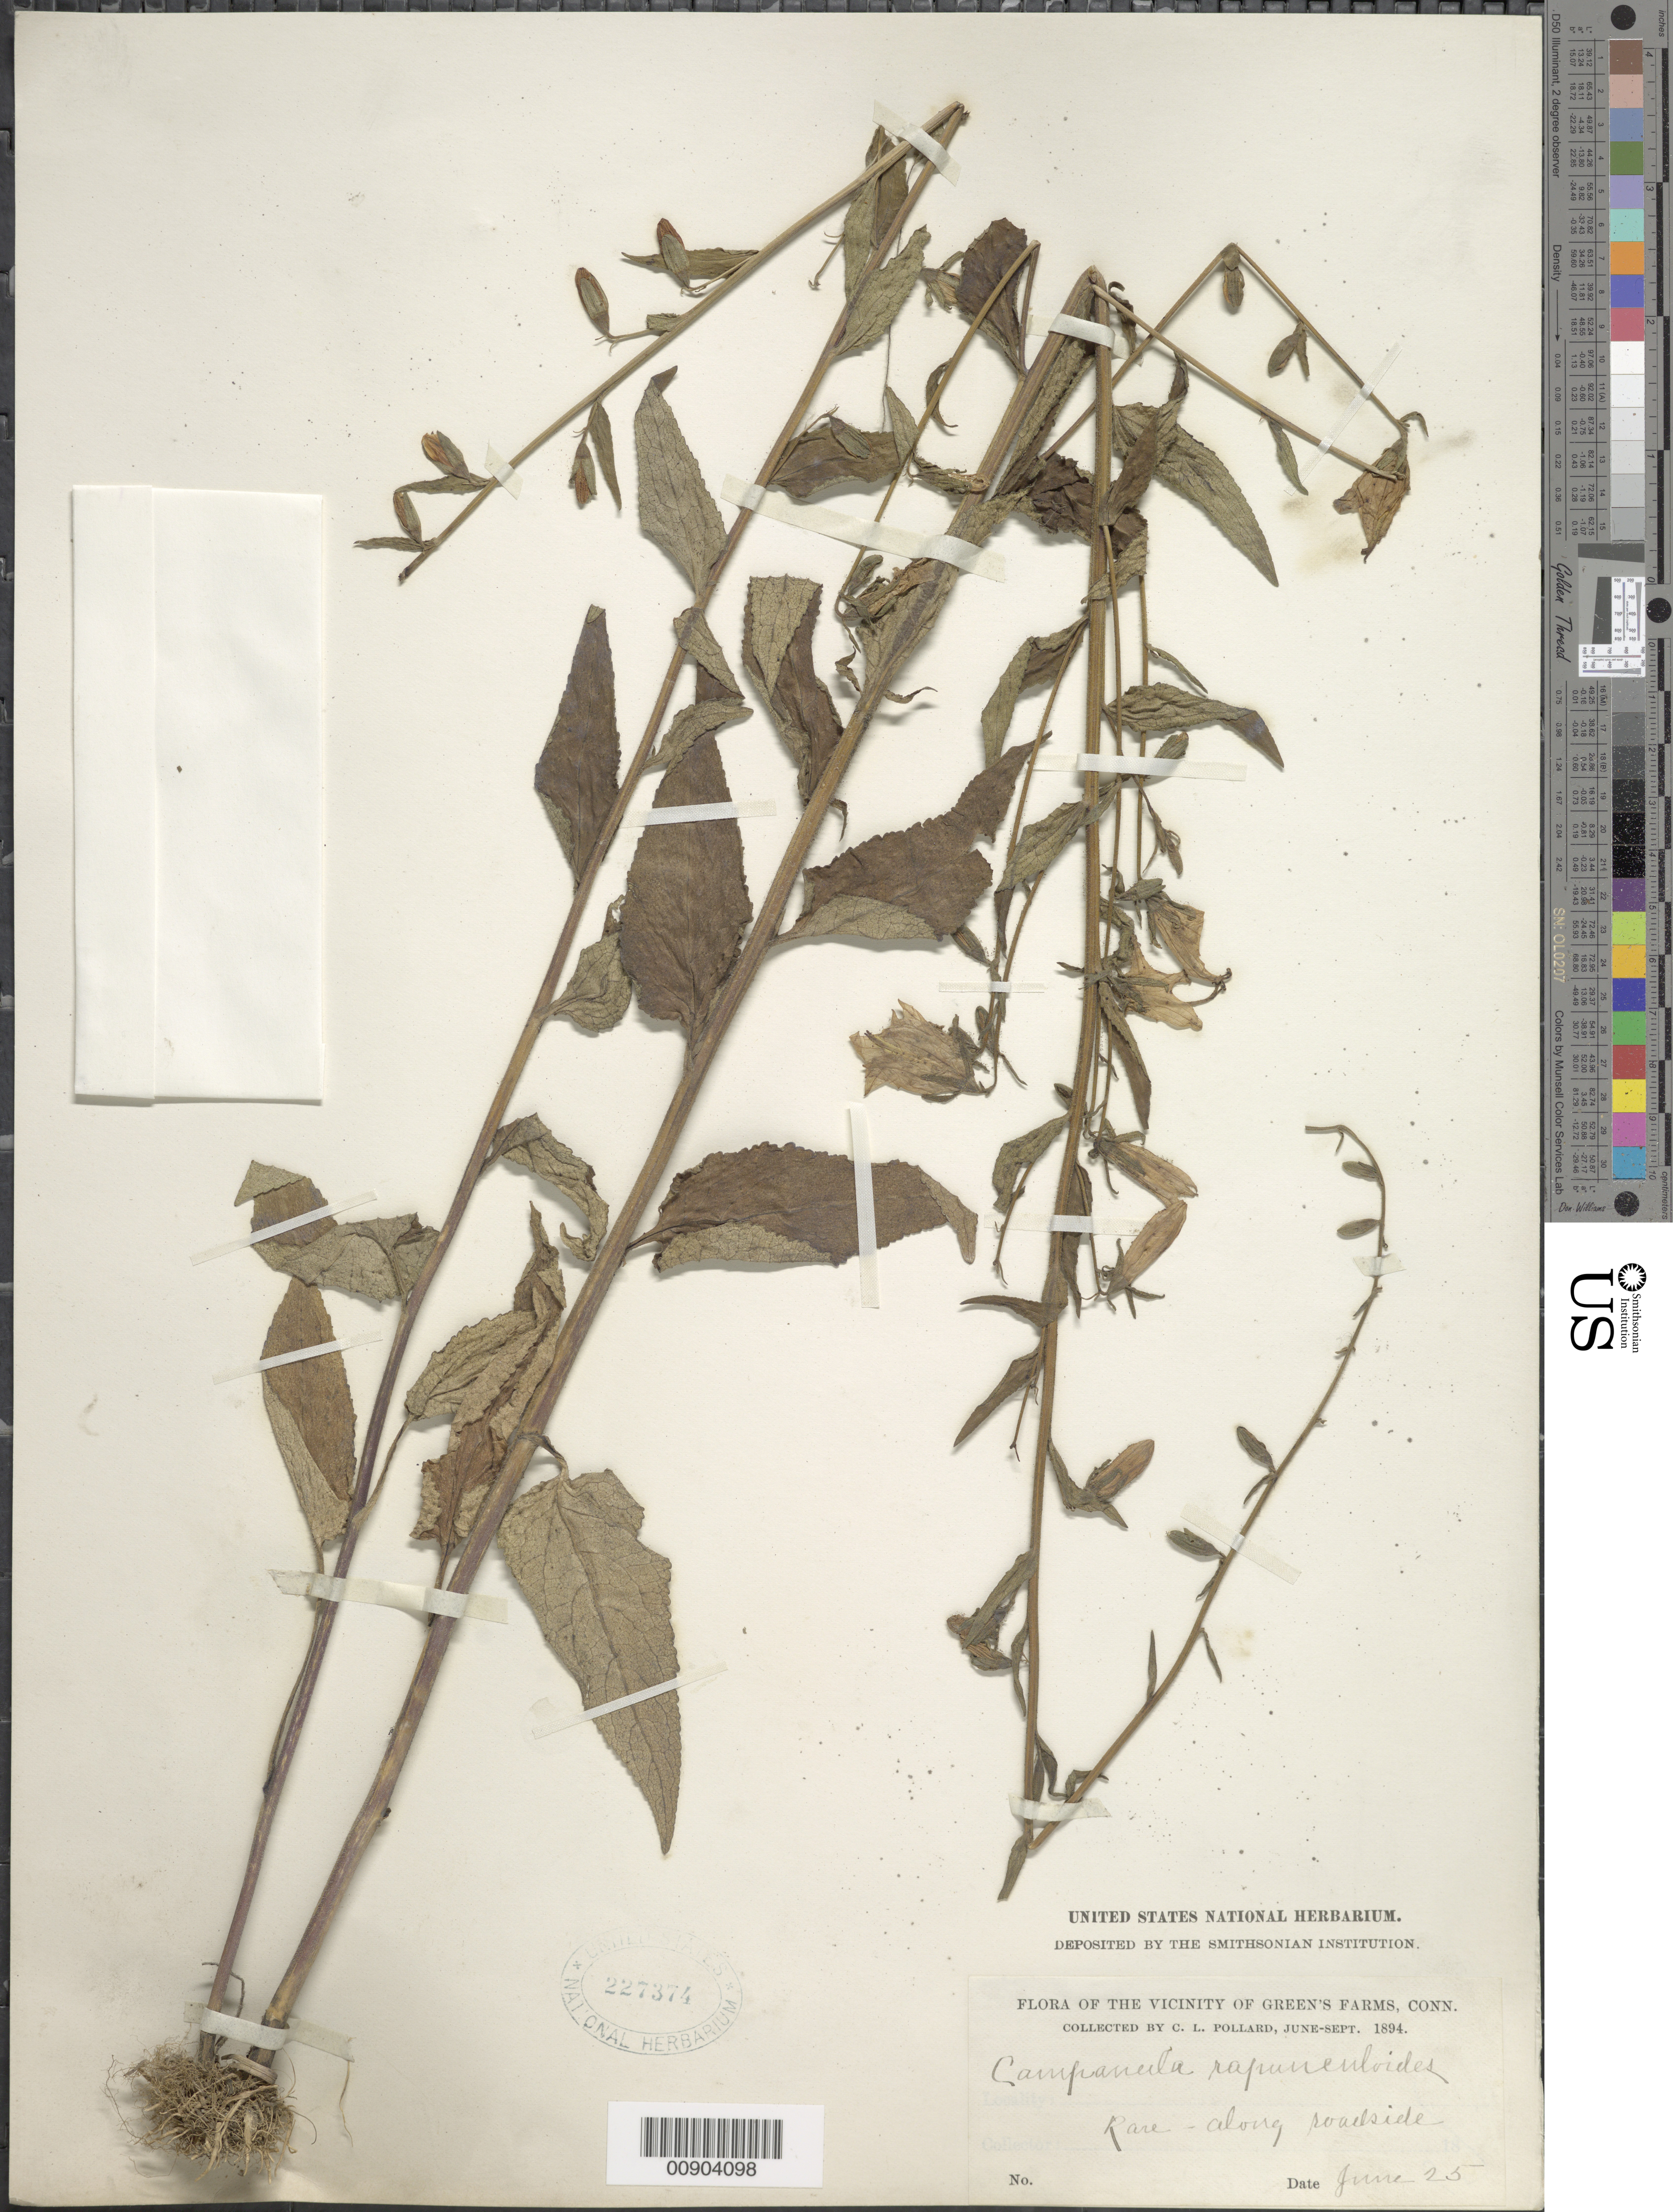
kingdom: Plantae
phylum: Tracheophyta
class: Magnoliopsida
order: Asterales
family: Campanulaceae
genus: Campanula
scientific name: Campanula rapunculoides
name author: L.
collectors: C. L. Pollard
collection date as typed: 25 Jun 1894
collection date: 1894-06-25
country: United States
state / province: Connecticut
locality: Green's farms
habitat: along roadsides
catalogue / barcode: US 227374